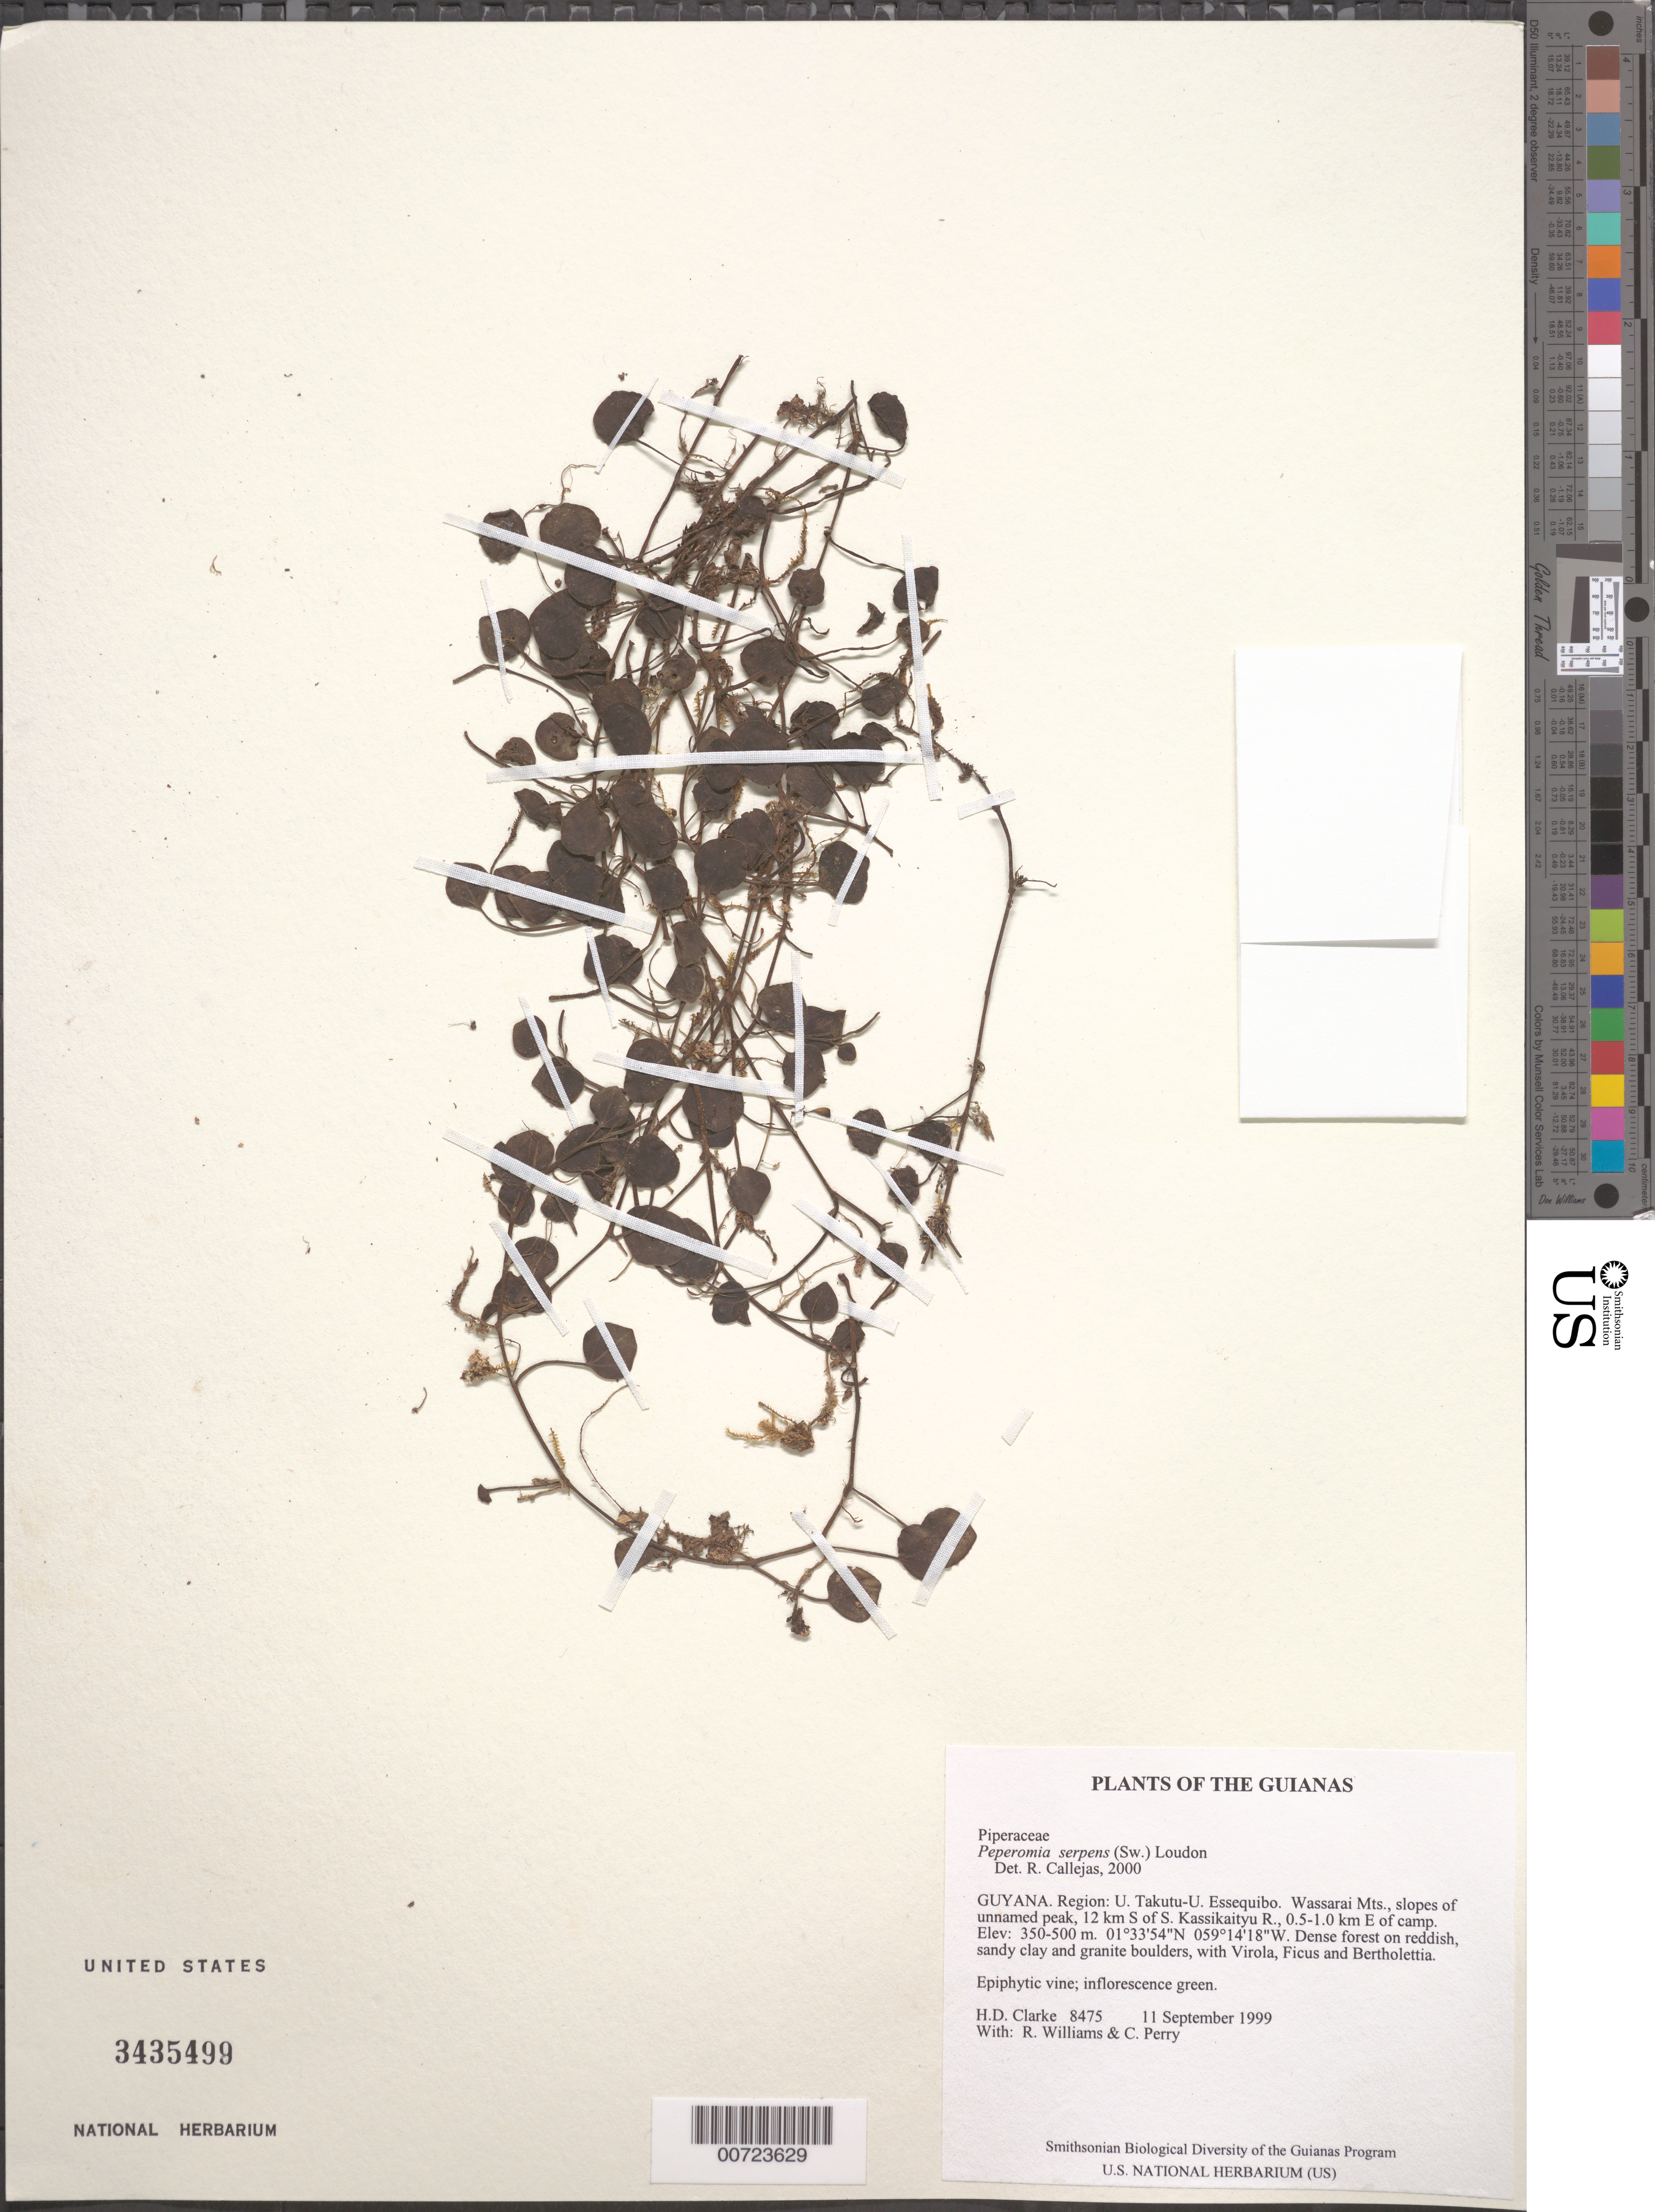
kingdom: Plantae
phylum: Tracheophyta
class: Magnoliopsida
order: Piperales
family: Piperaceae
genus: Peperomia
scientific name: Peperomia serpens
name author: (Sw.) Loudon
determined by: Mathieu, Guido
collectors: H. D. Clarke, R. Williams & C. Perry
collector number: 8475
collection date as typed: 11 September 1999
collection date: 1999-09-11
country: Guyana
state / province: U. Takutu-U. Essequibo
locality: Wassarai Mts., slopes of unnamed peak, 12 km S of S. Kassikaityu R., 0.5-1.0 km E of camp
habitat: Dense forest on reddish, sandy clay and granite boulders, with Virola, Ficus and Bertholettia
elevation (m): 350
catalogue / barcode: US 3435499